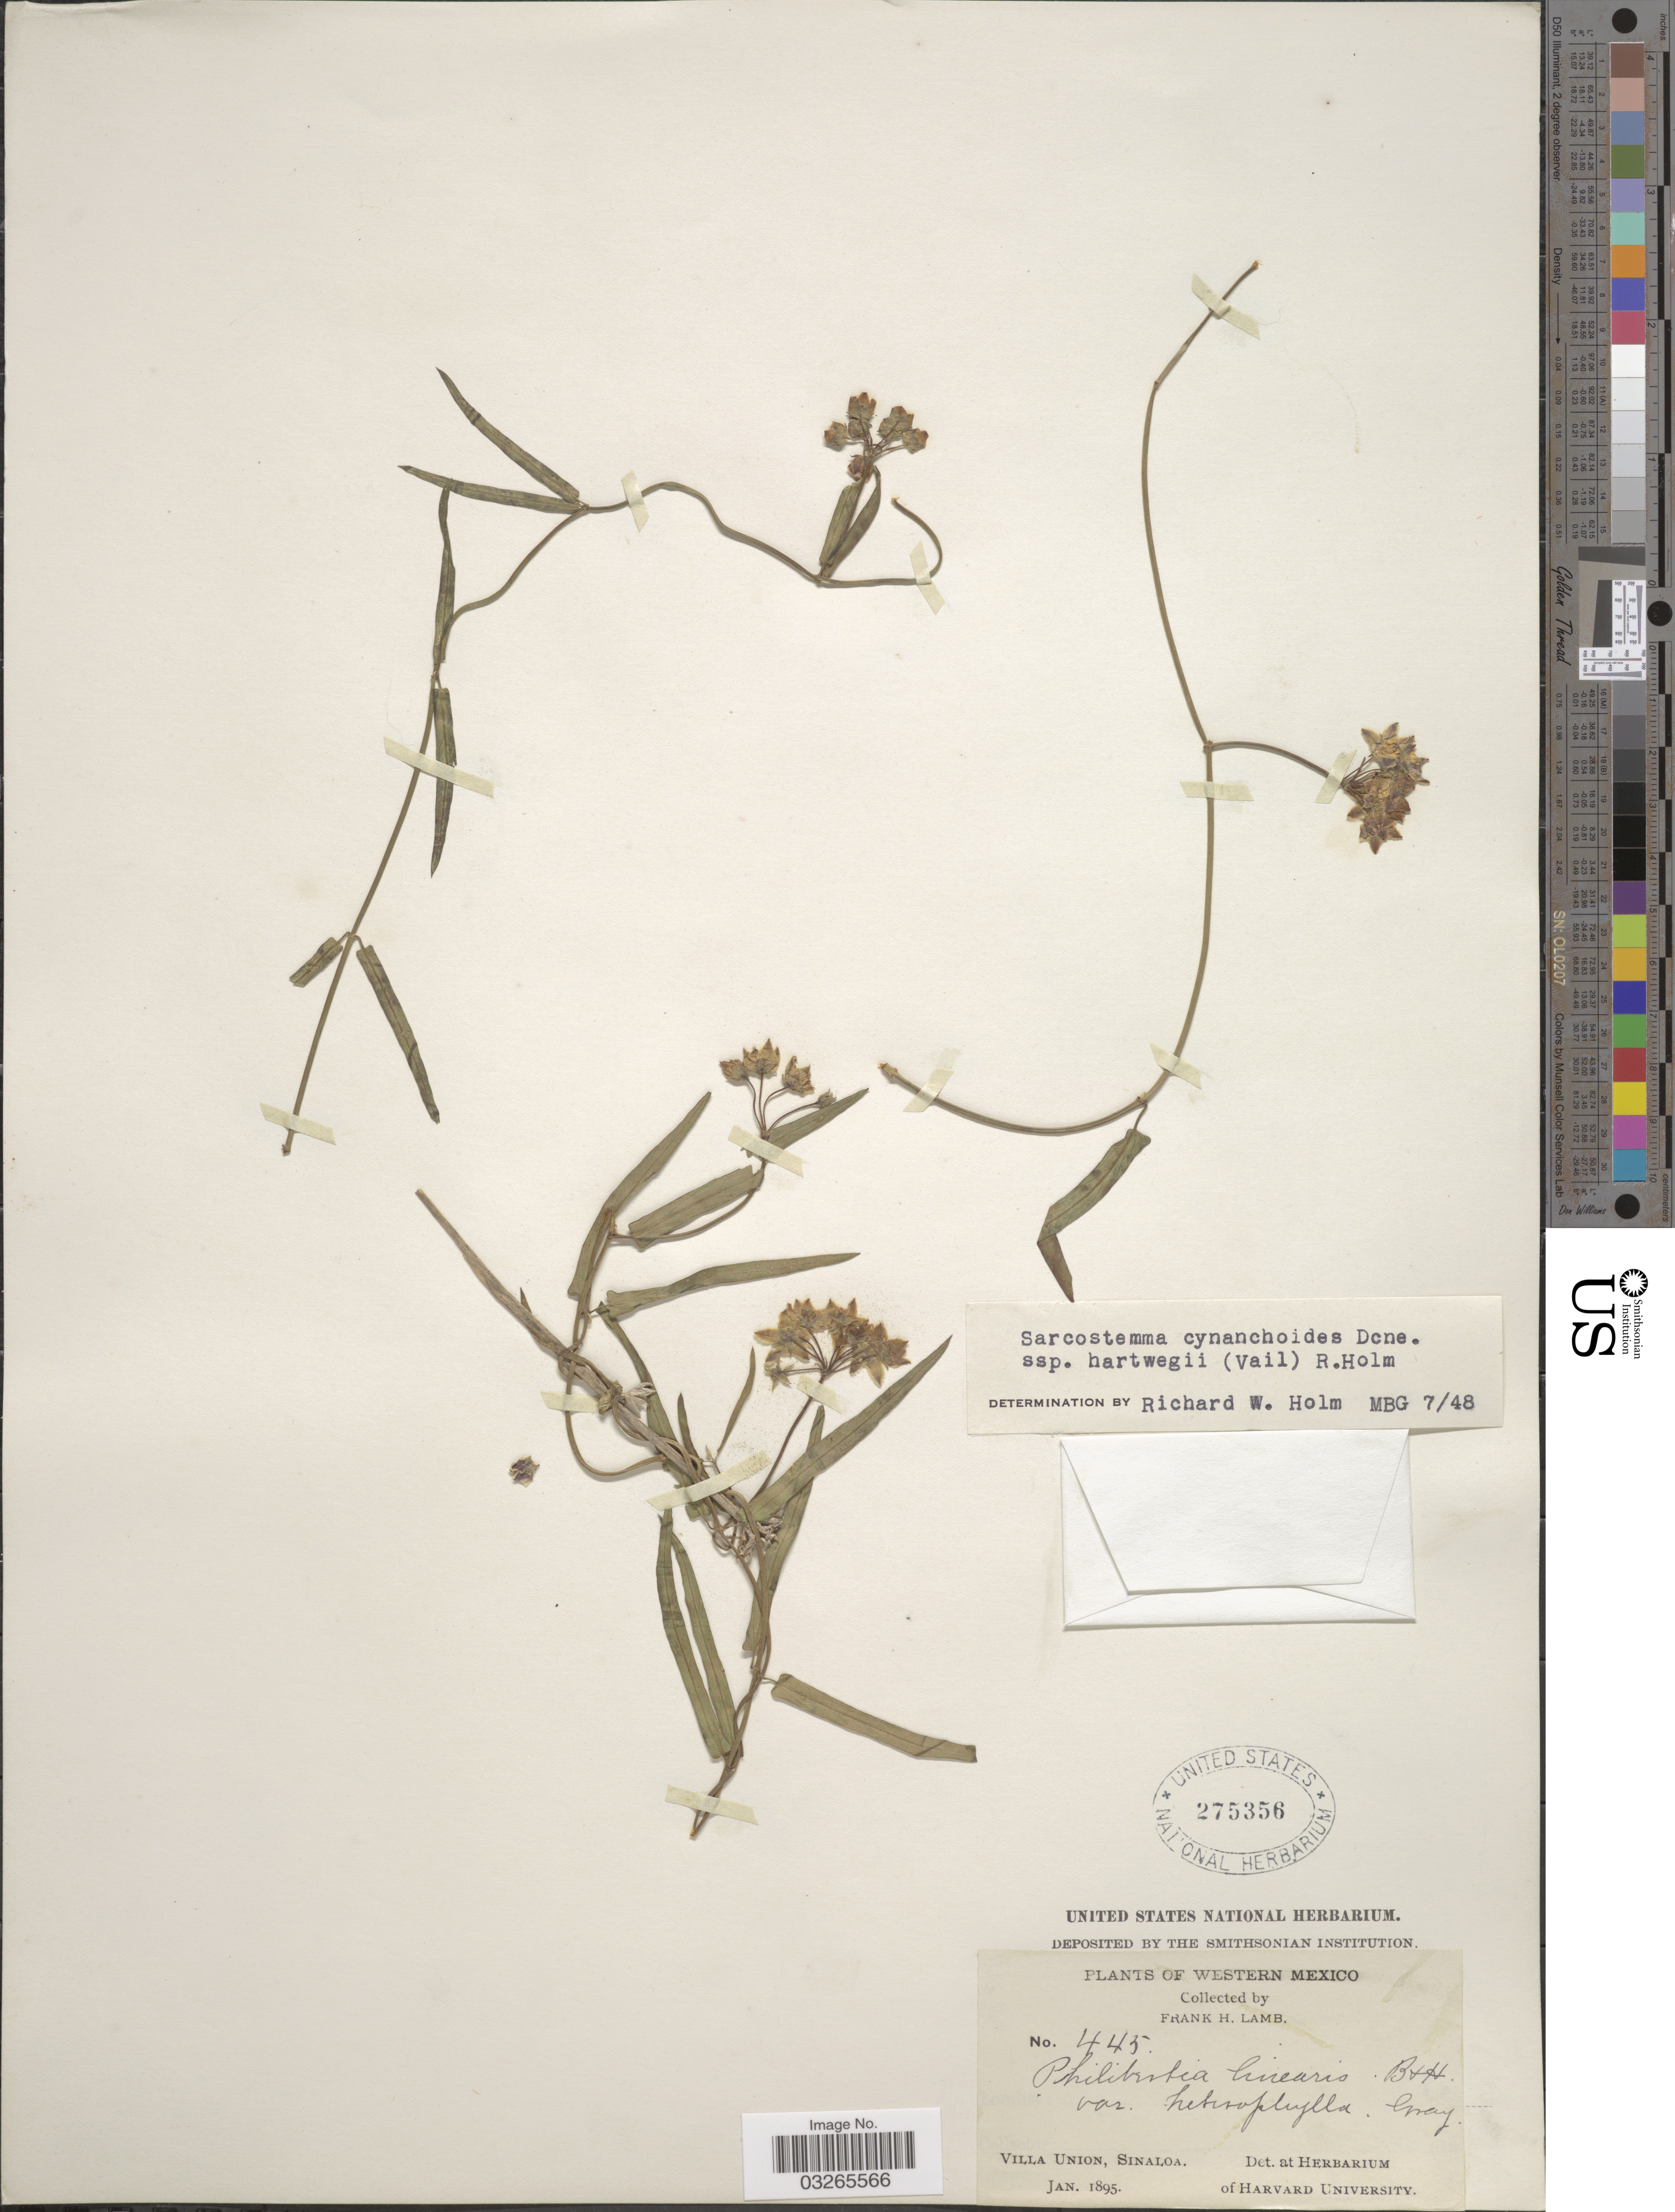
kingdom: Plantae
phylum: Tracheophyta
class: Magnoliopsida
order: Gentianales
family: Apocynaceae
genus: Sarcostemma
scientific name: Sarcostemma cynanchoides subsp. hartwegii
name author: (Vail) R.W. Holm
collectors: F. H. Lamb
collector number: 445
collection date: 1895-01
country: Mexico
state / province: Sinaloa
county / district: Mazatlán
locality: Villa Unión.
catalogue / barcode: US 257356